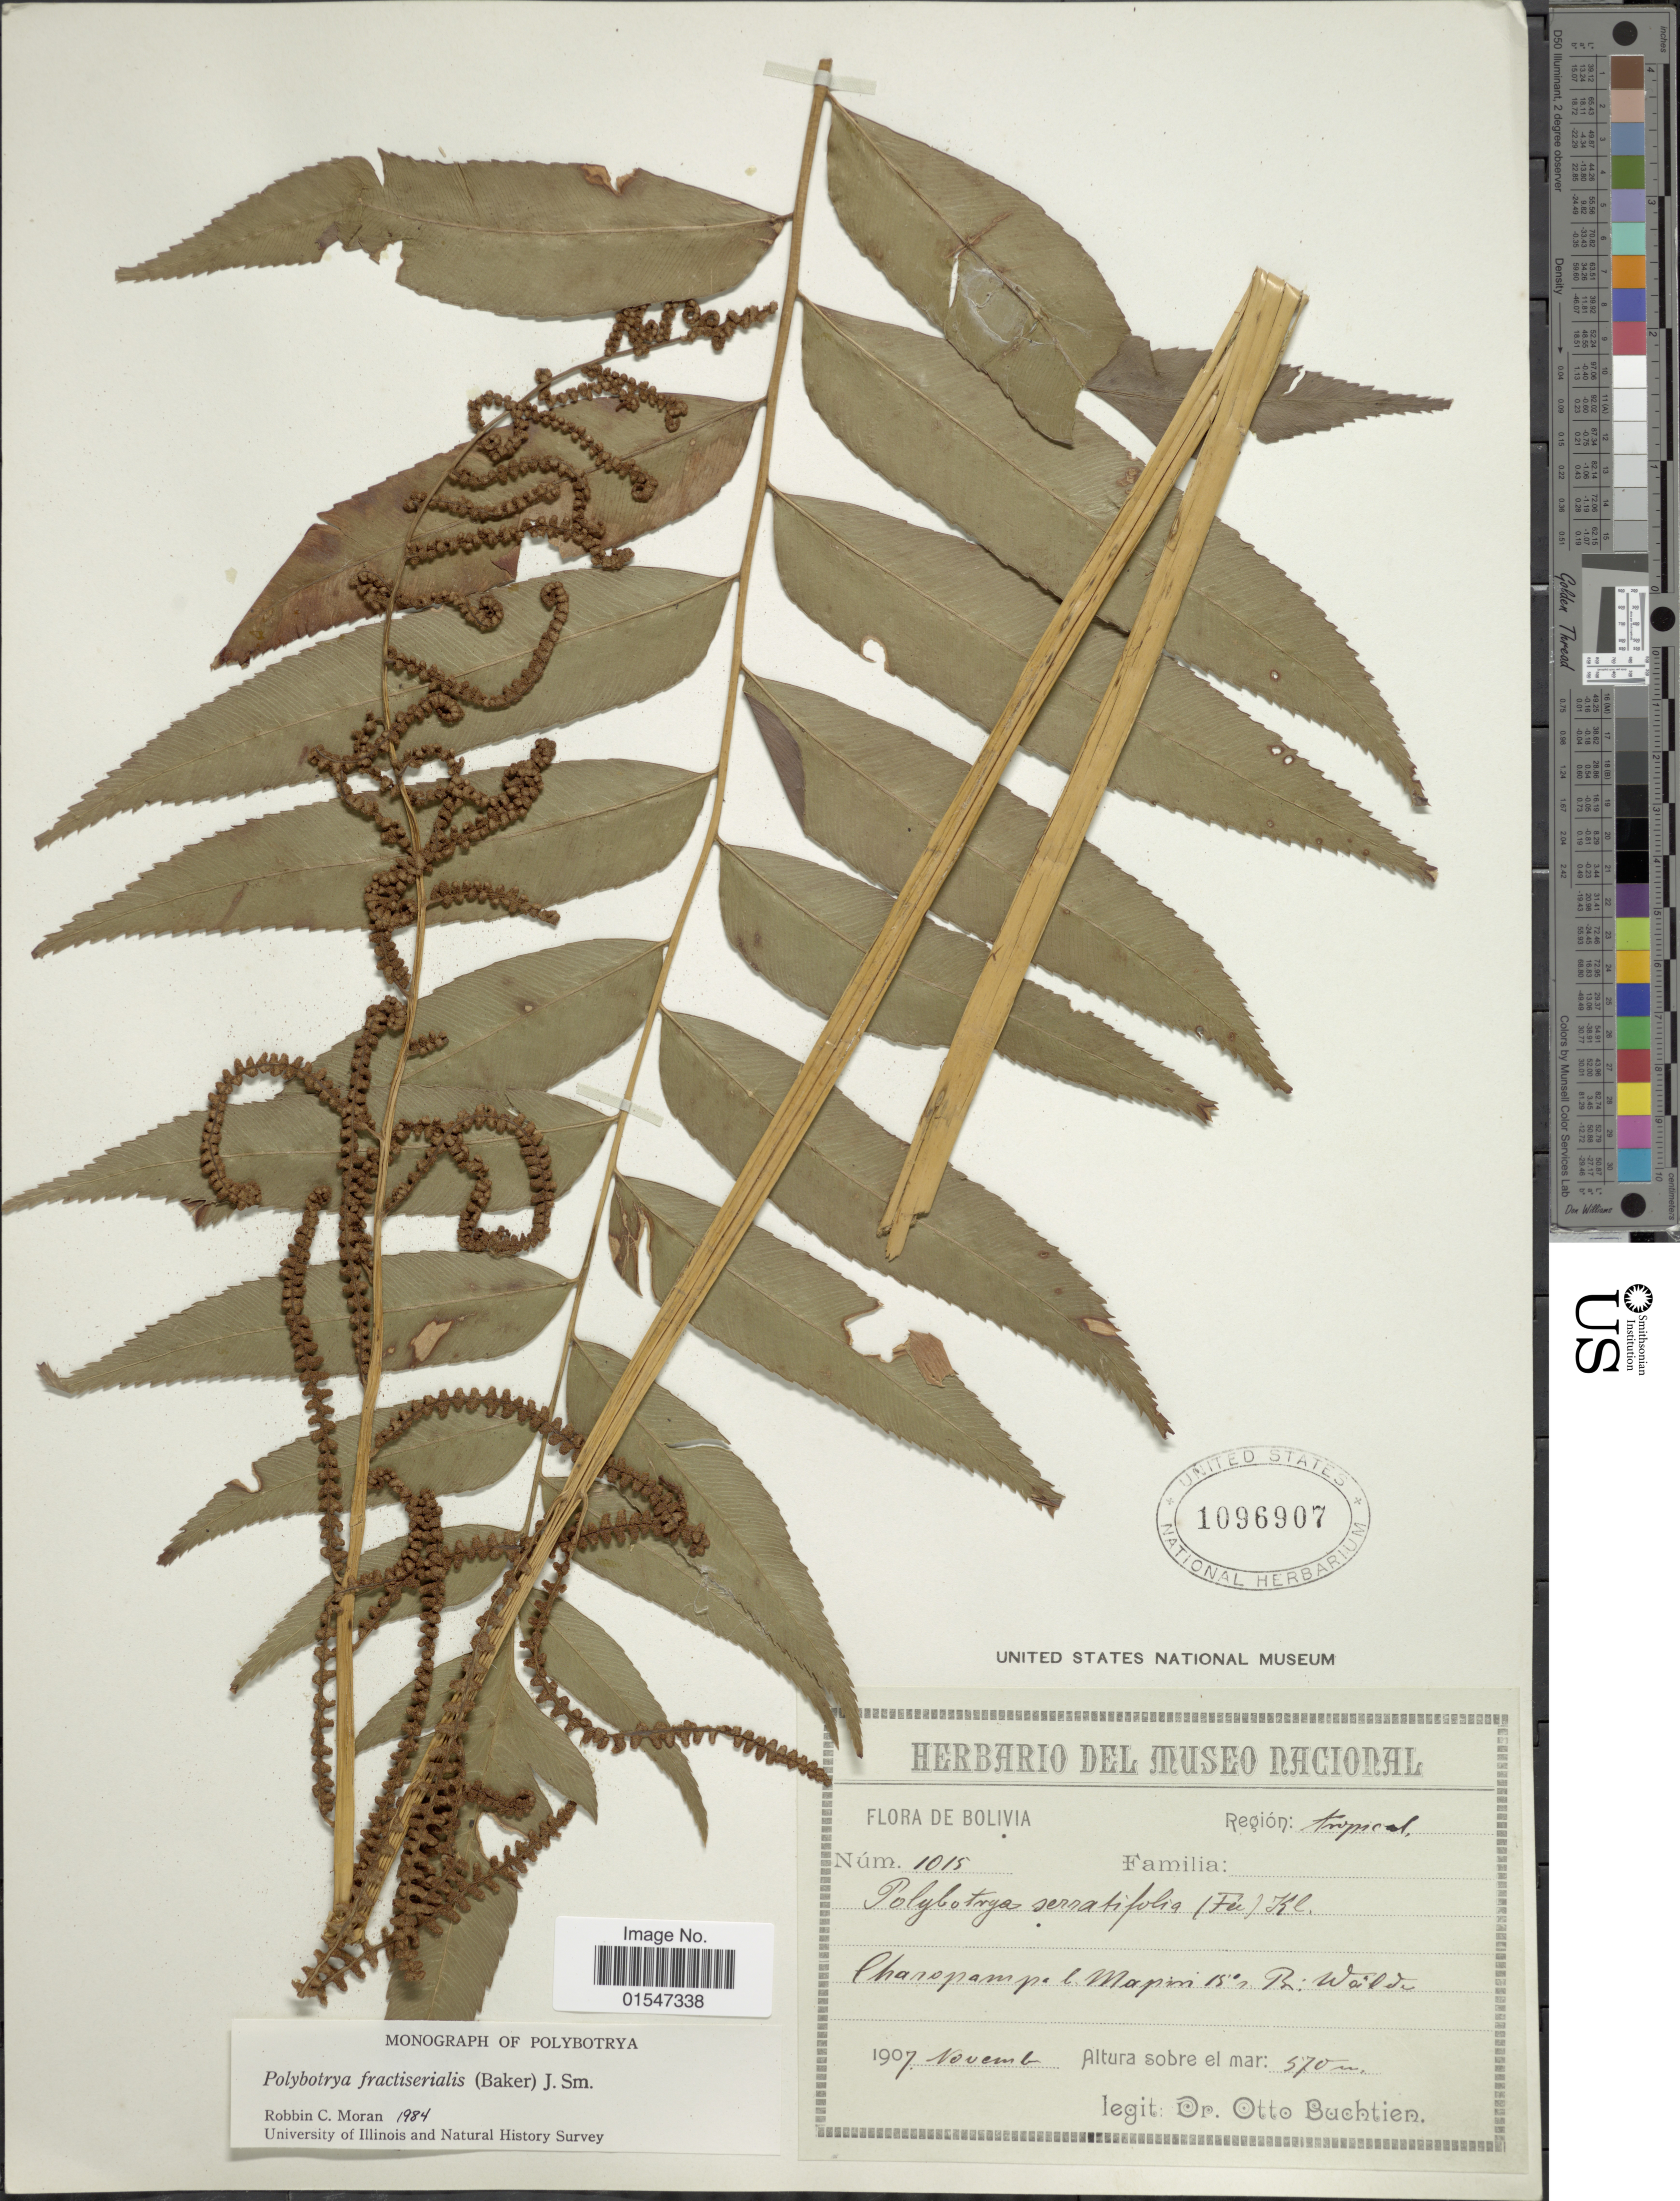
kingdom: Plantae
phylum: Tracheophyta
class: Polypodiopsida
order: Polypodiales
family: Dryopteridaceae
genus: Polybotrya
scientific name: Polybotrya fractiserialis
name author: (Baker) J. Sm.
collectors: O. Buchtien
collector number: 1015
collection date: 1907-11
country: Bolivia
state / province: La Paz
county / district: Mapiri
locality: Región: tropical, Chanopampa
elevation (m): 570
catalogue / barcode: US 1096907